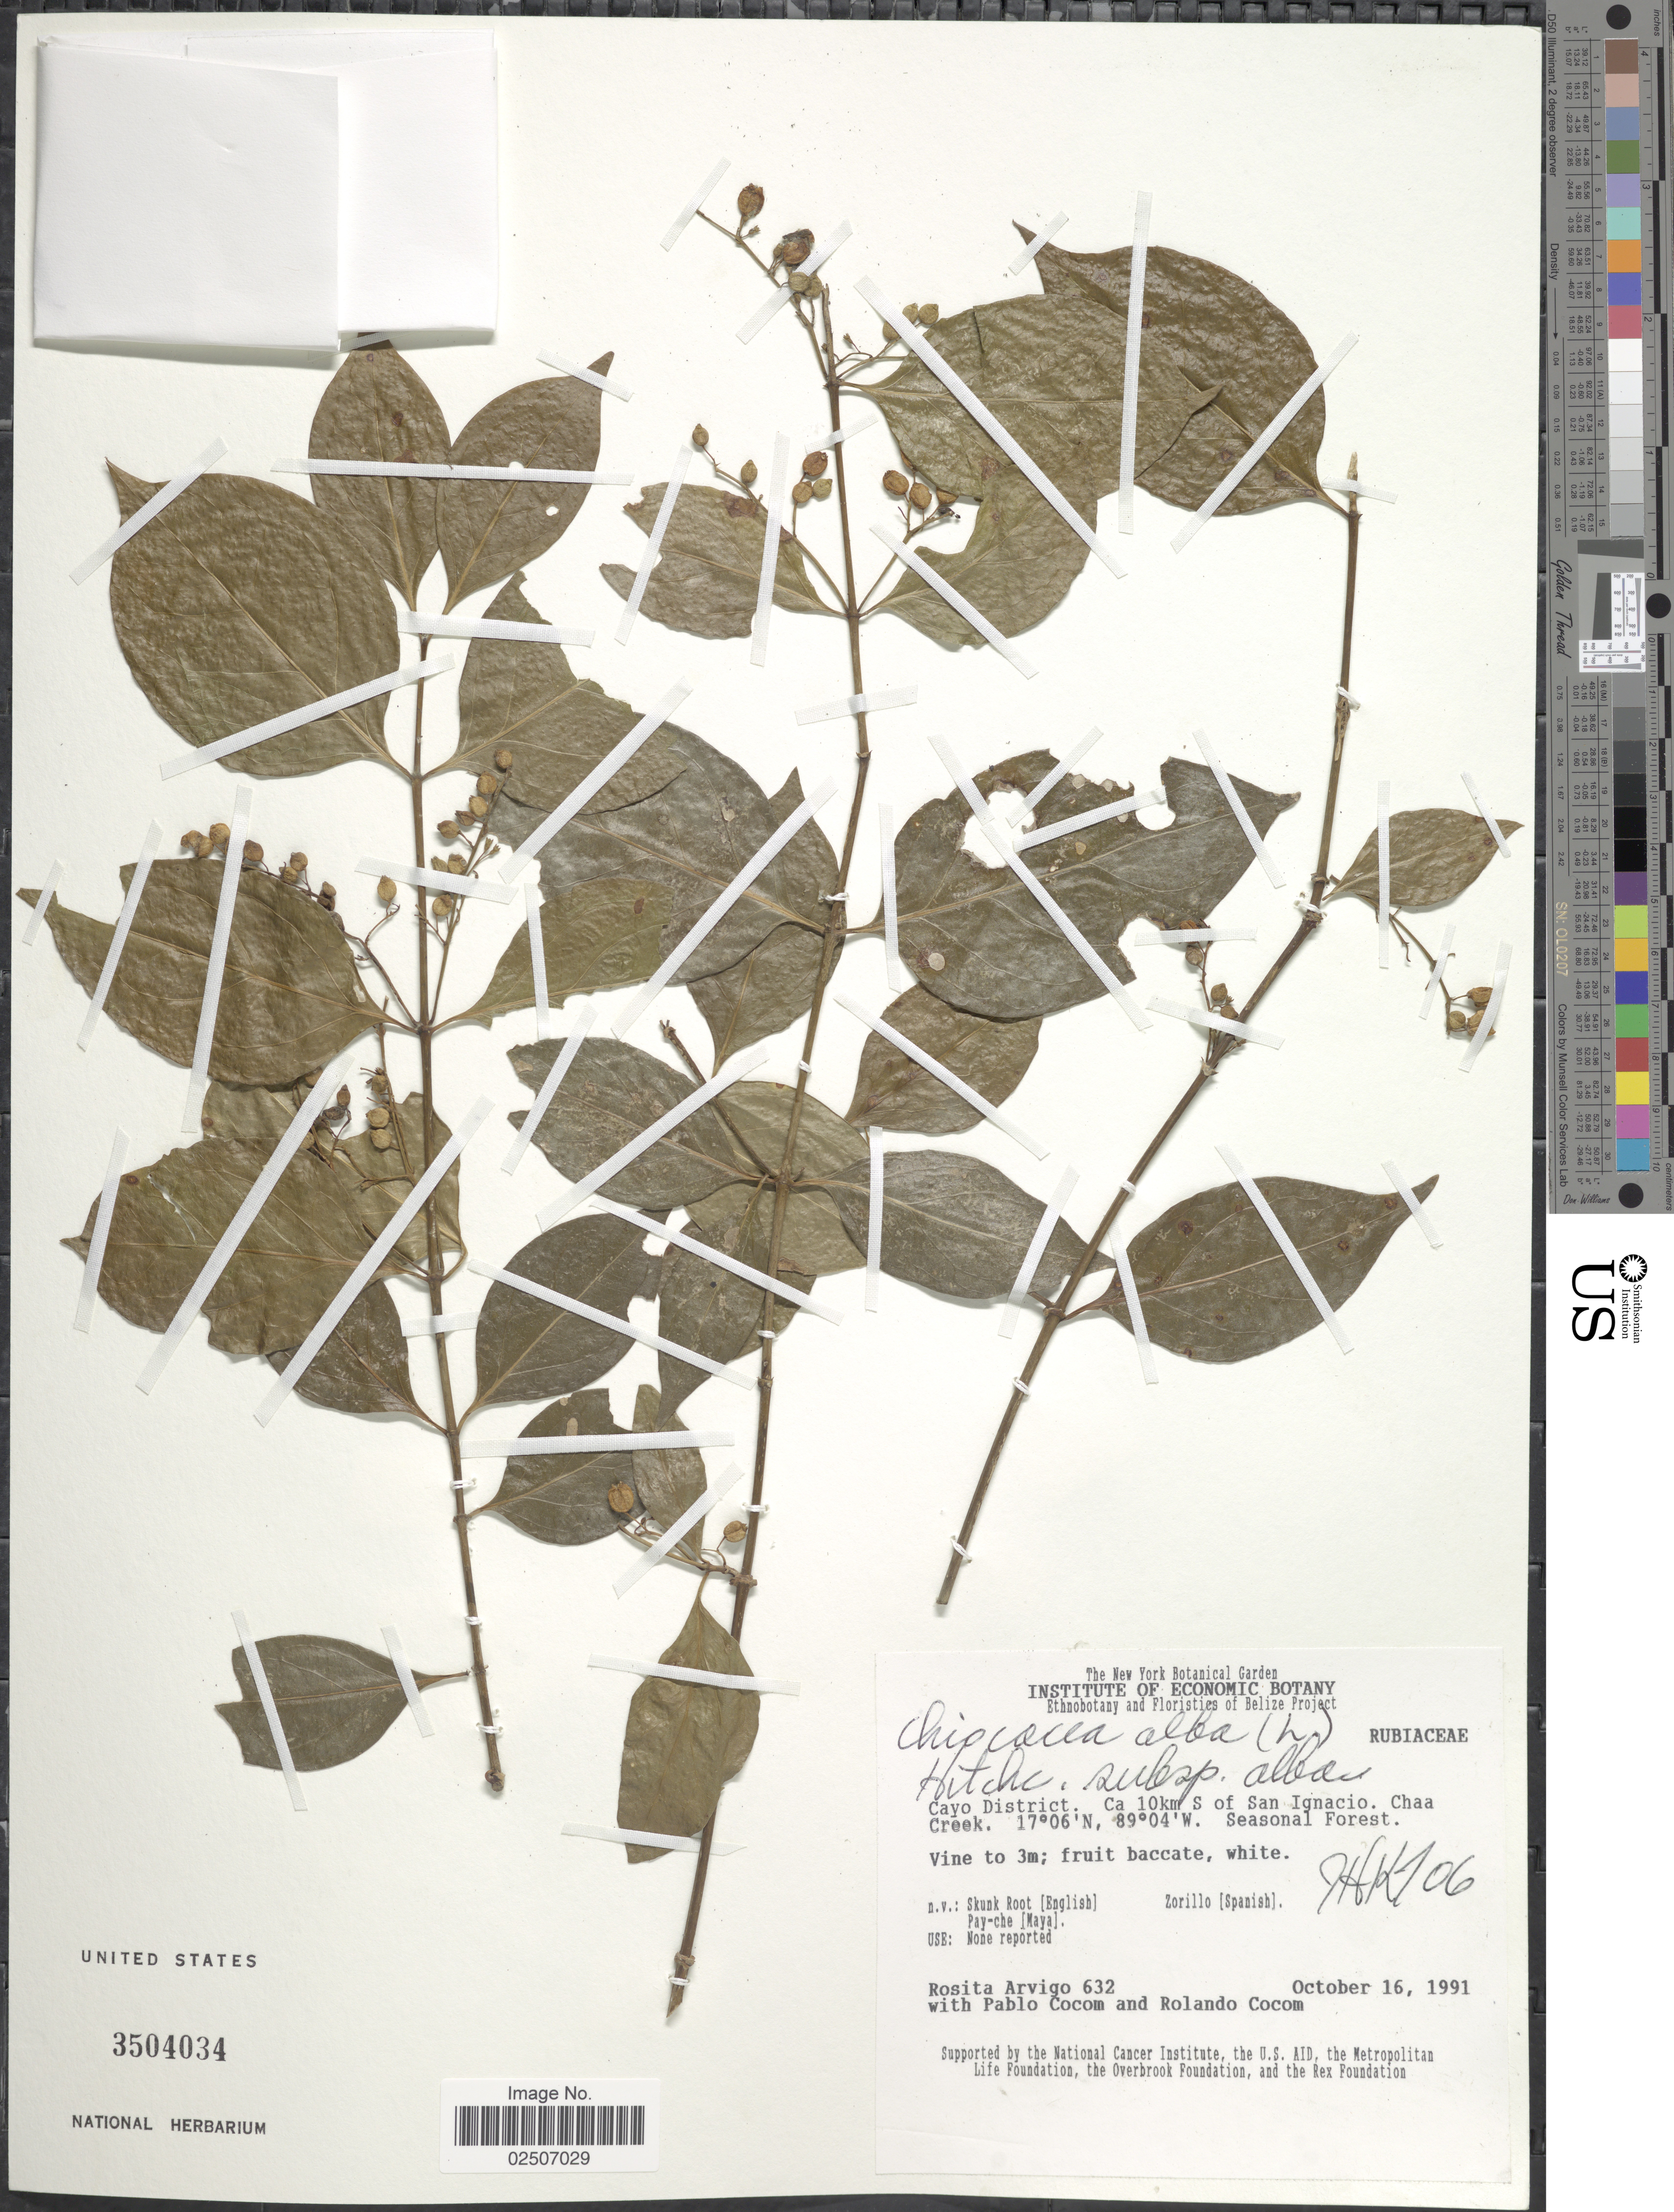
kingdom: Plantae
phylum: Tracheophyta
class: Magnoliopsida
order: Gentianales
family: Rubiaceae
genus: Chiococca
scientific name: Chiococca alba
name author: (L.) Hitchc.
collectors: R. Arvigo, P. Cocom & R. Cocom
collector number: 632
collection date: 1991-10-16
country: Belize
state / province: Cayo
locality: Cayo District. Ca 10km S of San Ignacio. Chaa Creek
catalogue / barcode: US 3504034